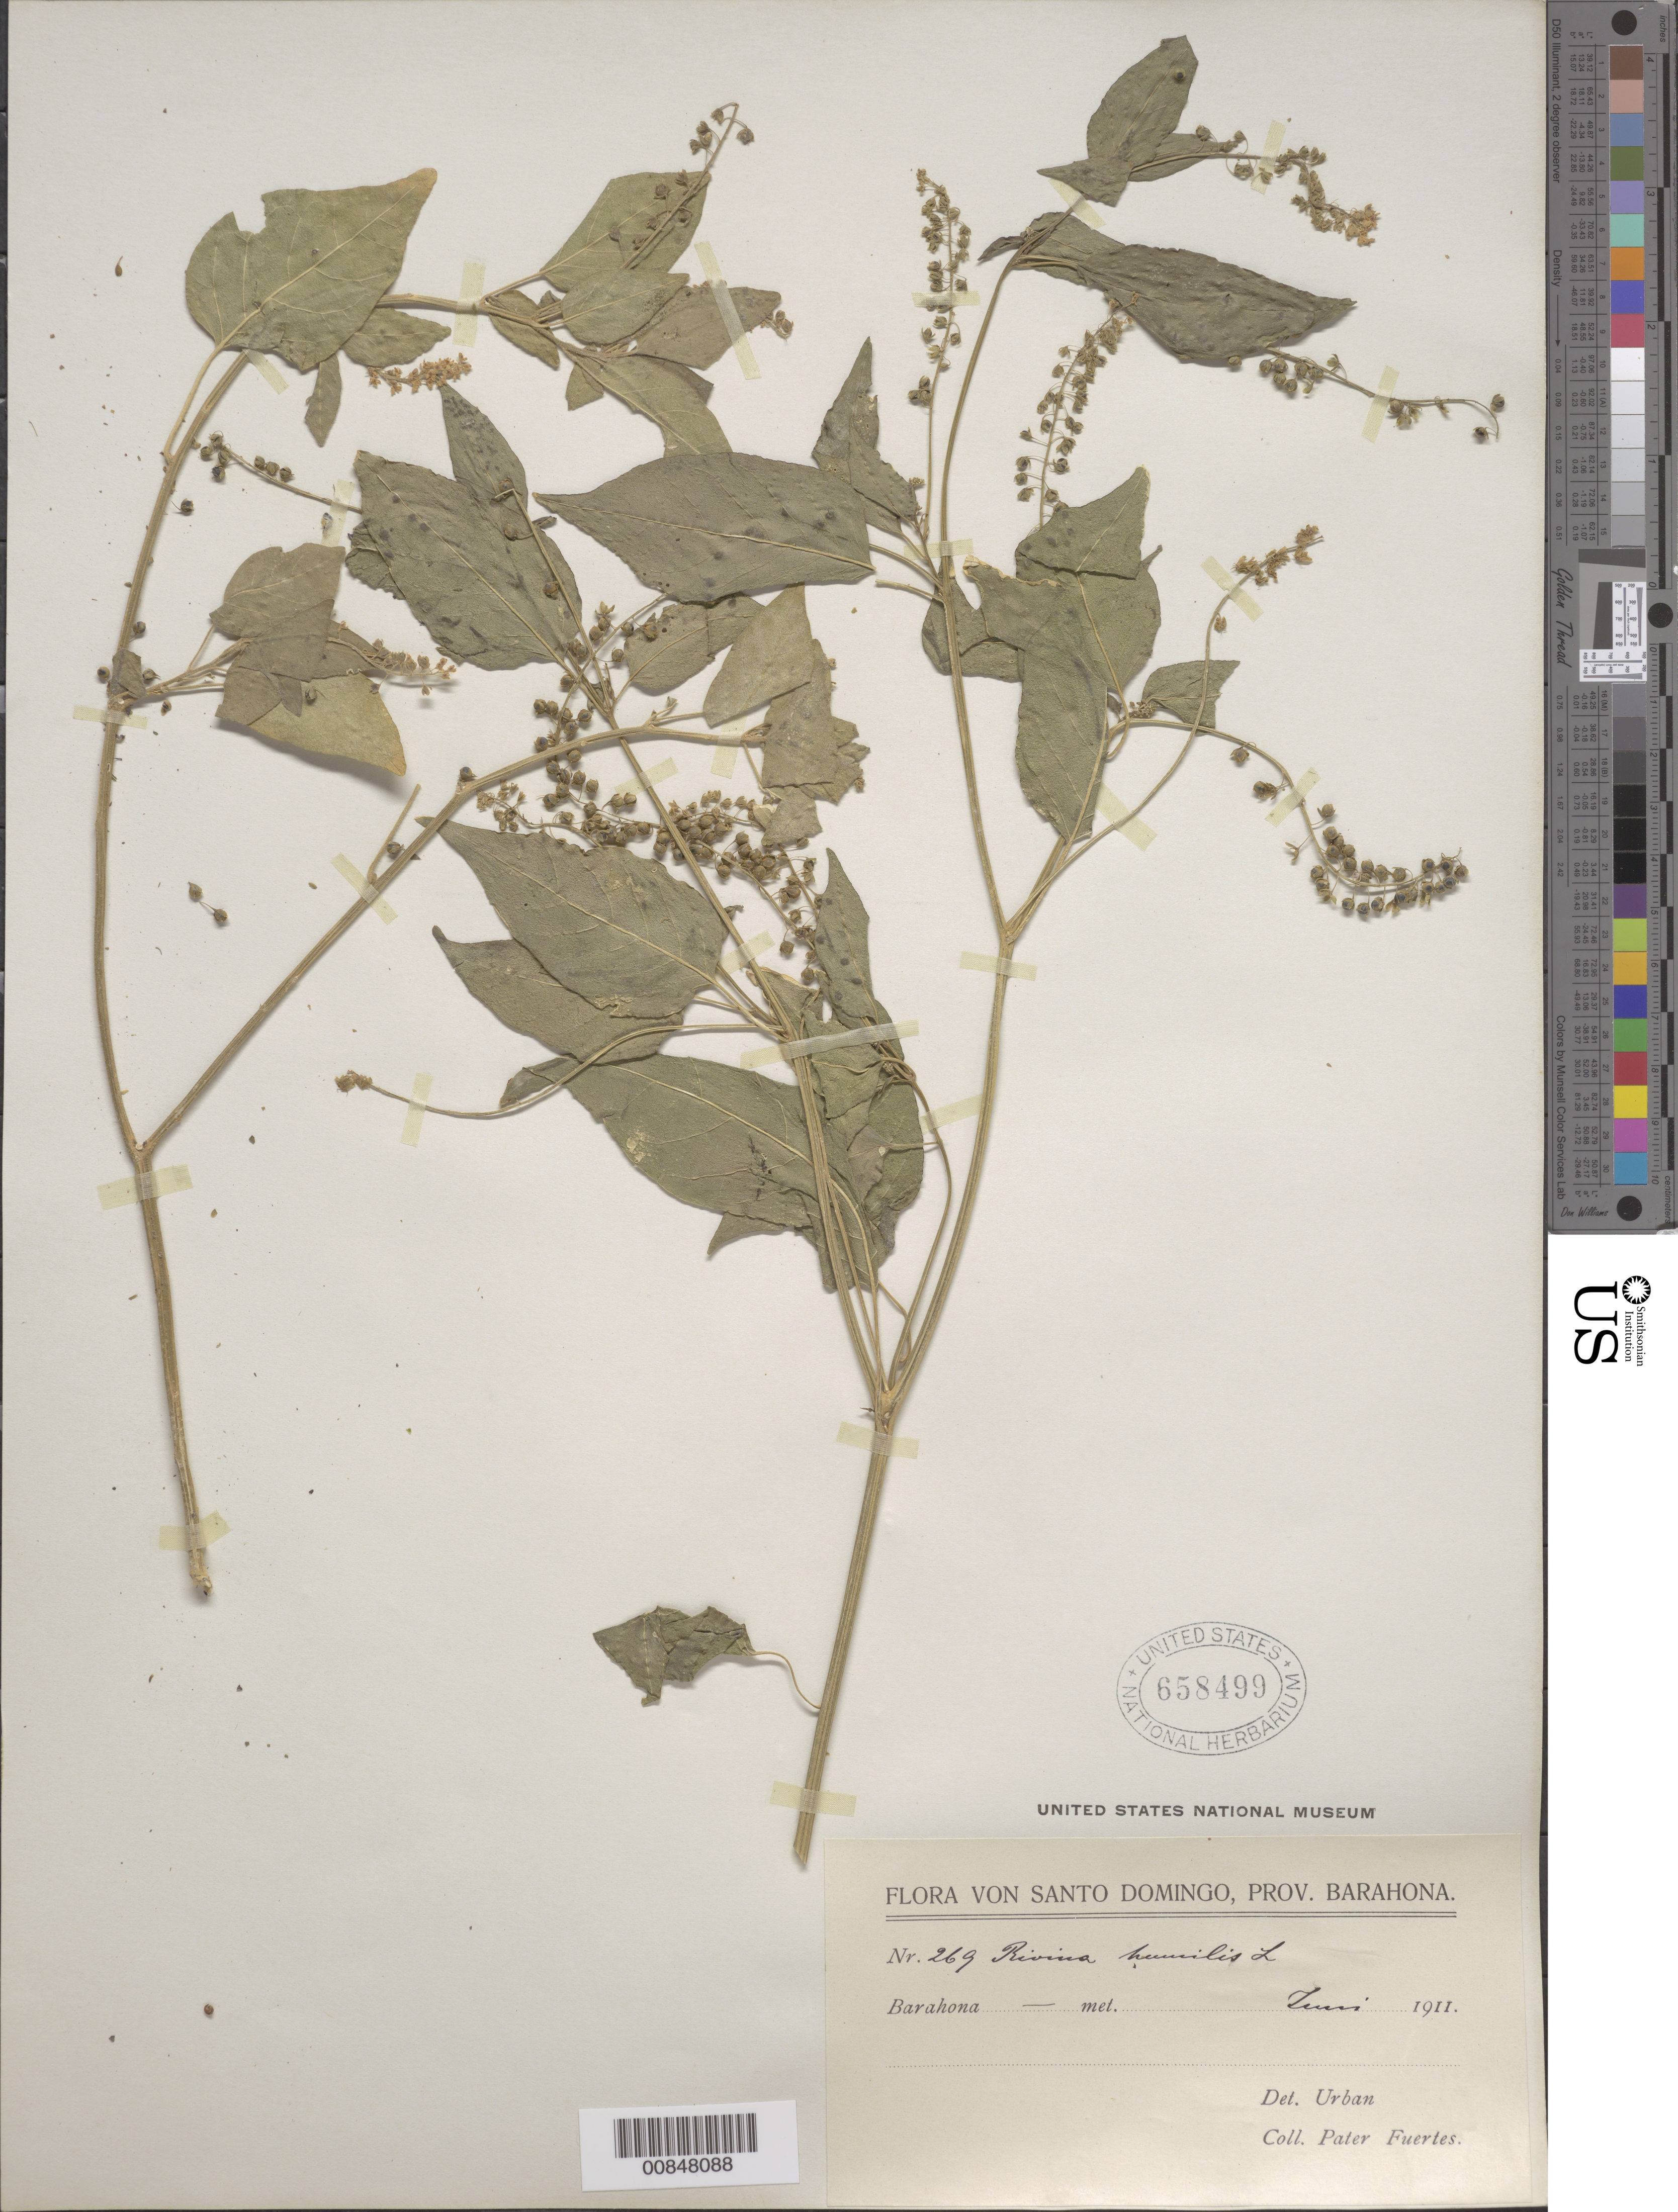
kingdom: Plantae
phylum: Tracheophyta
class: Magnoliopsida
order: Caryophyllales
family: Phytolaccaceae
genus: Rivina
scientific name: Rivina humilis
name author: L.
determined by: Urban, Ignatz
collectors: M. D. Fuertes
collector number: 269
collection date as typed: Jun 1911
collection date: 1911-06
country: Dominican Republic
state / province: Barahona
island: Hispaniola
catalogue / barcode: US 658499